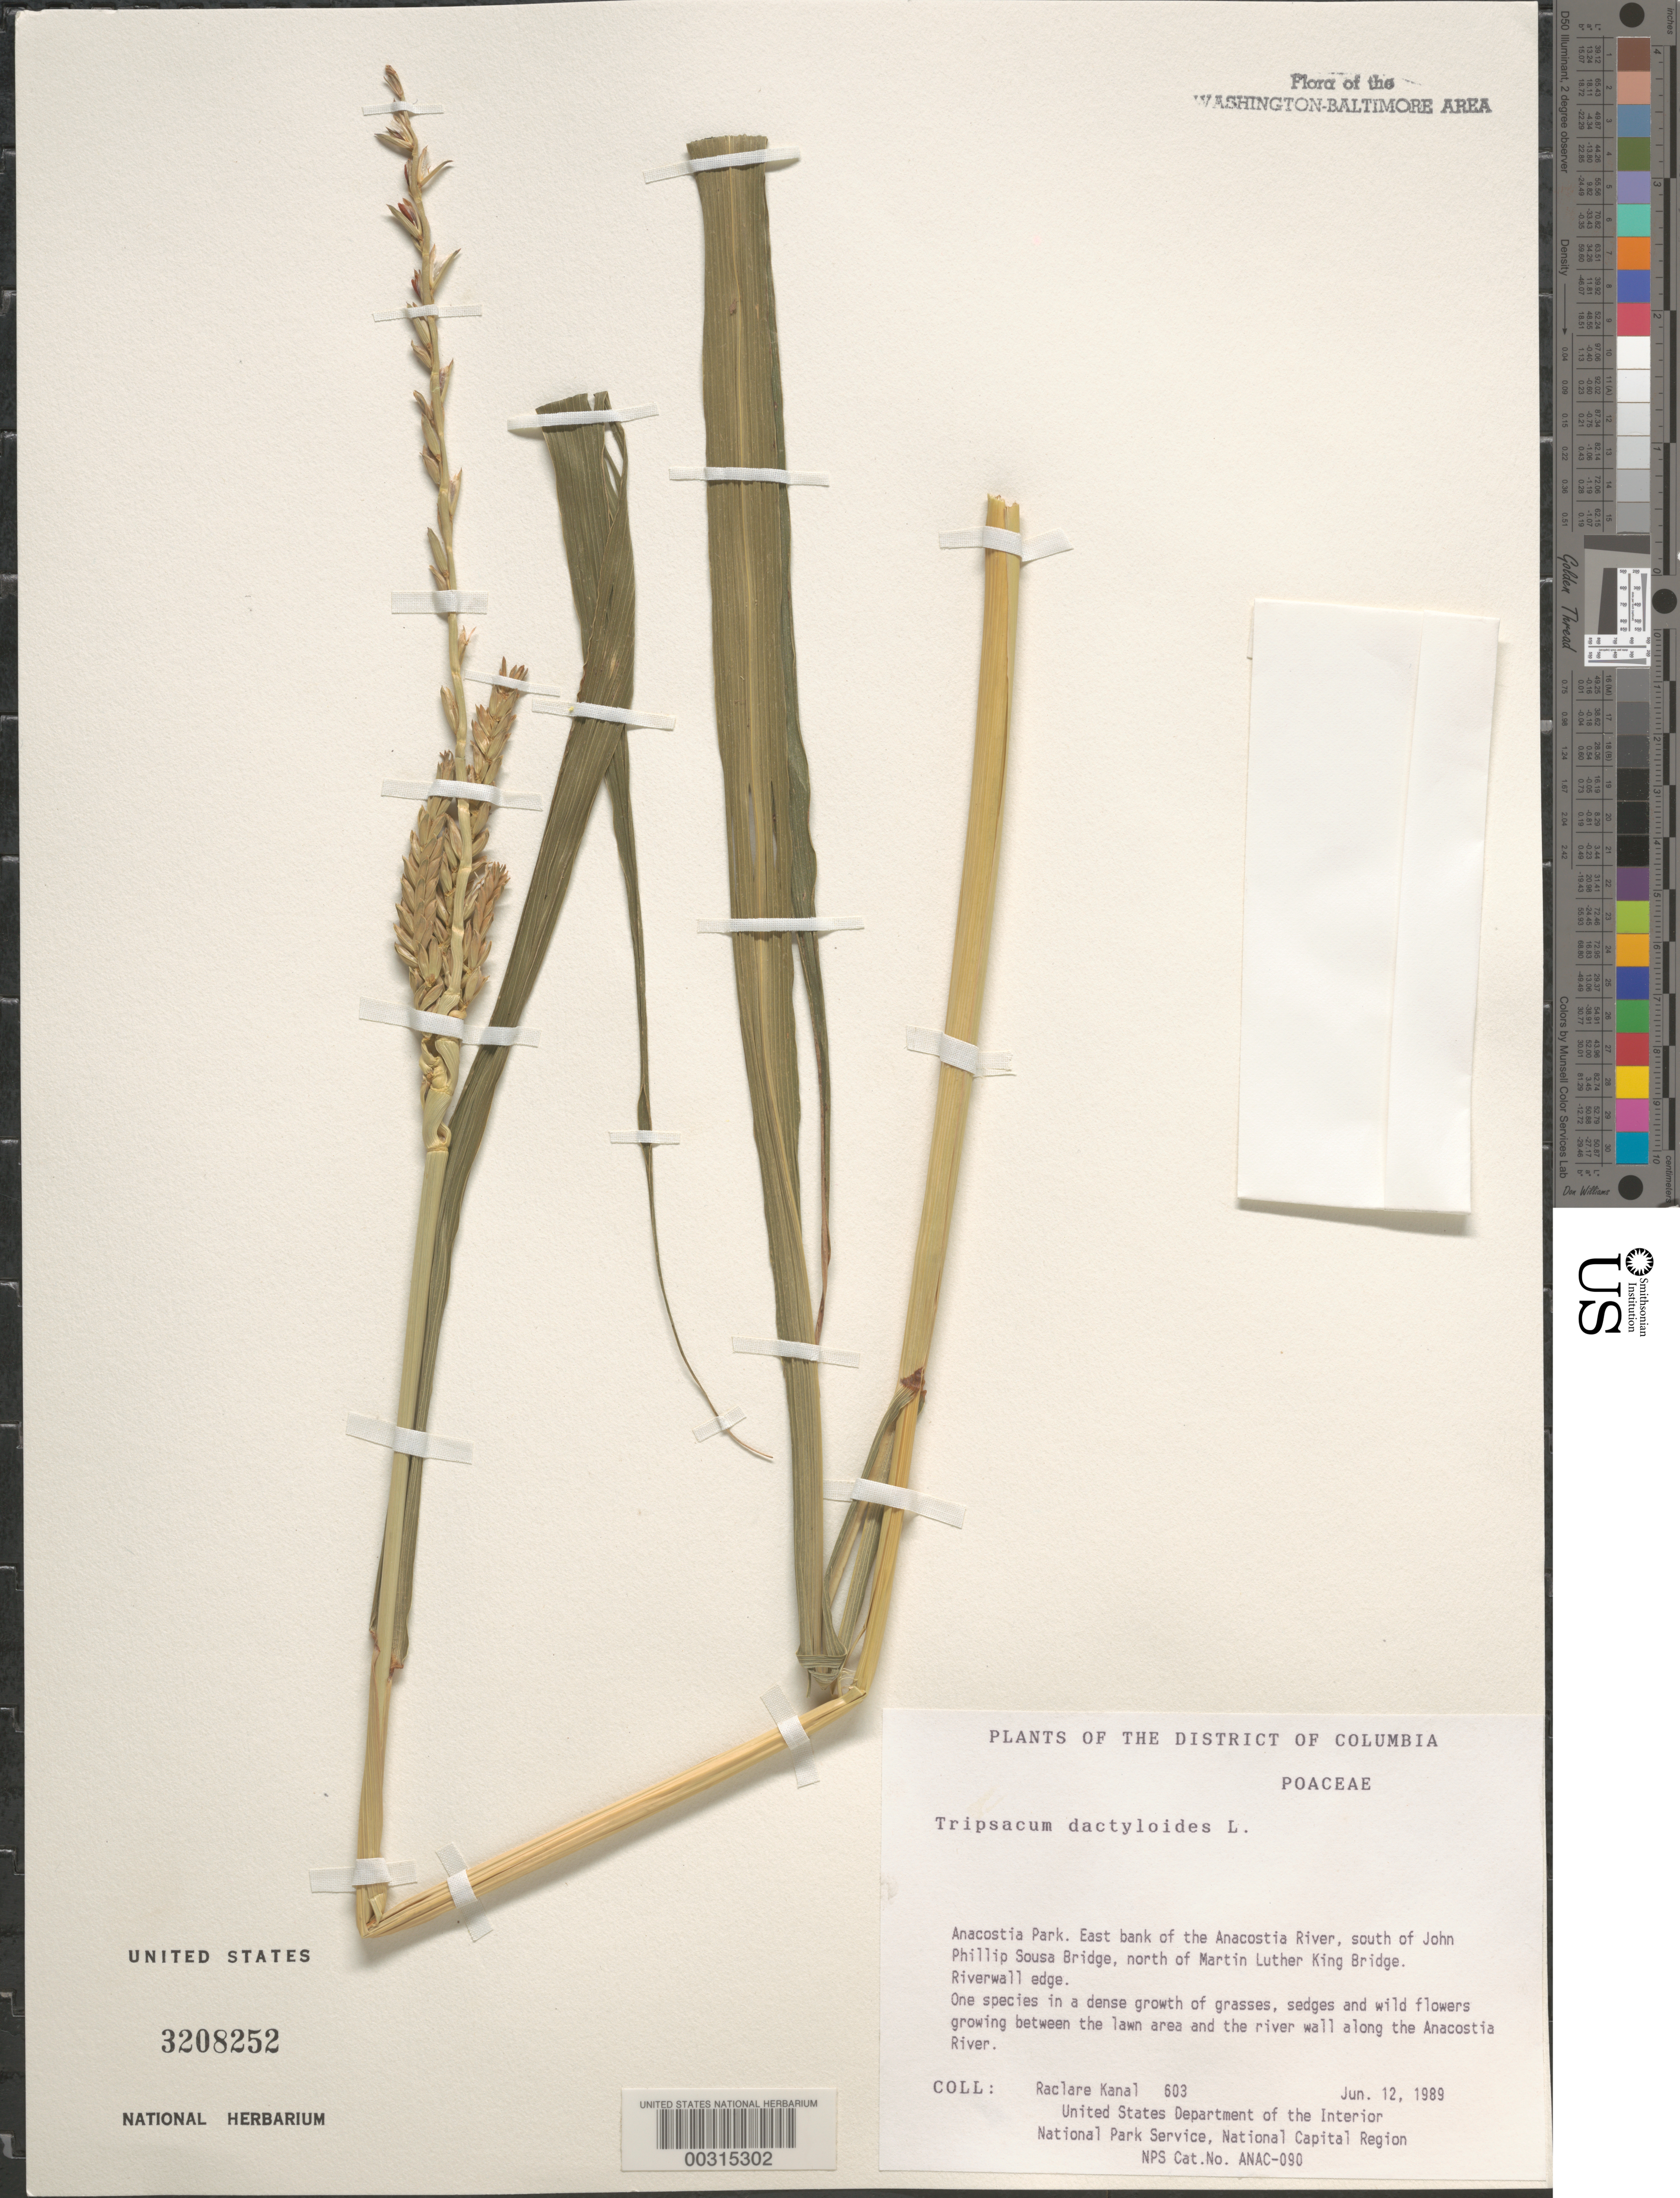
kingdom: Plantae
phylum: Tracheophyta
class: Liliopsida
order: Poales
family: Poaceae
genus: Tripsacum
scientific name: Tripsacum dactyloides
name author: (L.) L.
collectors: R. Kanal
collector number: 603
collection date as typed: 12 Jun 1989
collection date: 1989-06-12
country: United States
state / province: District of Columbia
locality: Anacostia Park, E bank of Anacostia River, S of Philip Sousa Bridge, N of Martin Luther King Bridge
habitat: Riverwall edge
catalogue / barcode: US 3208252